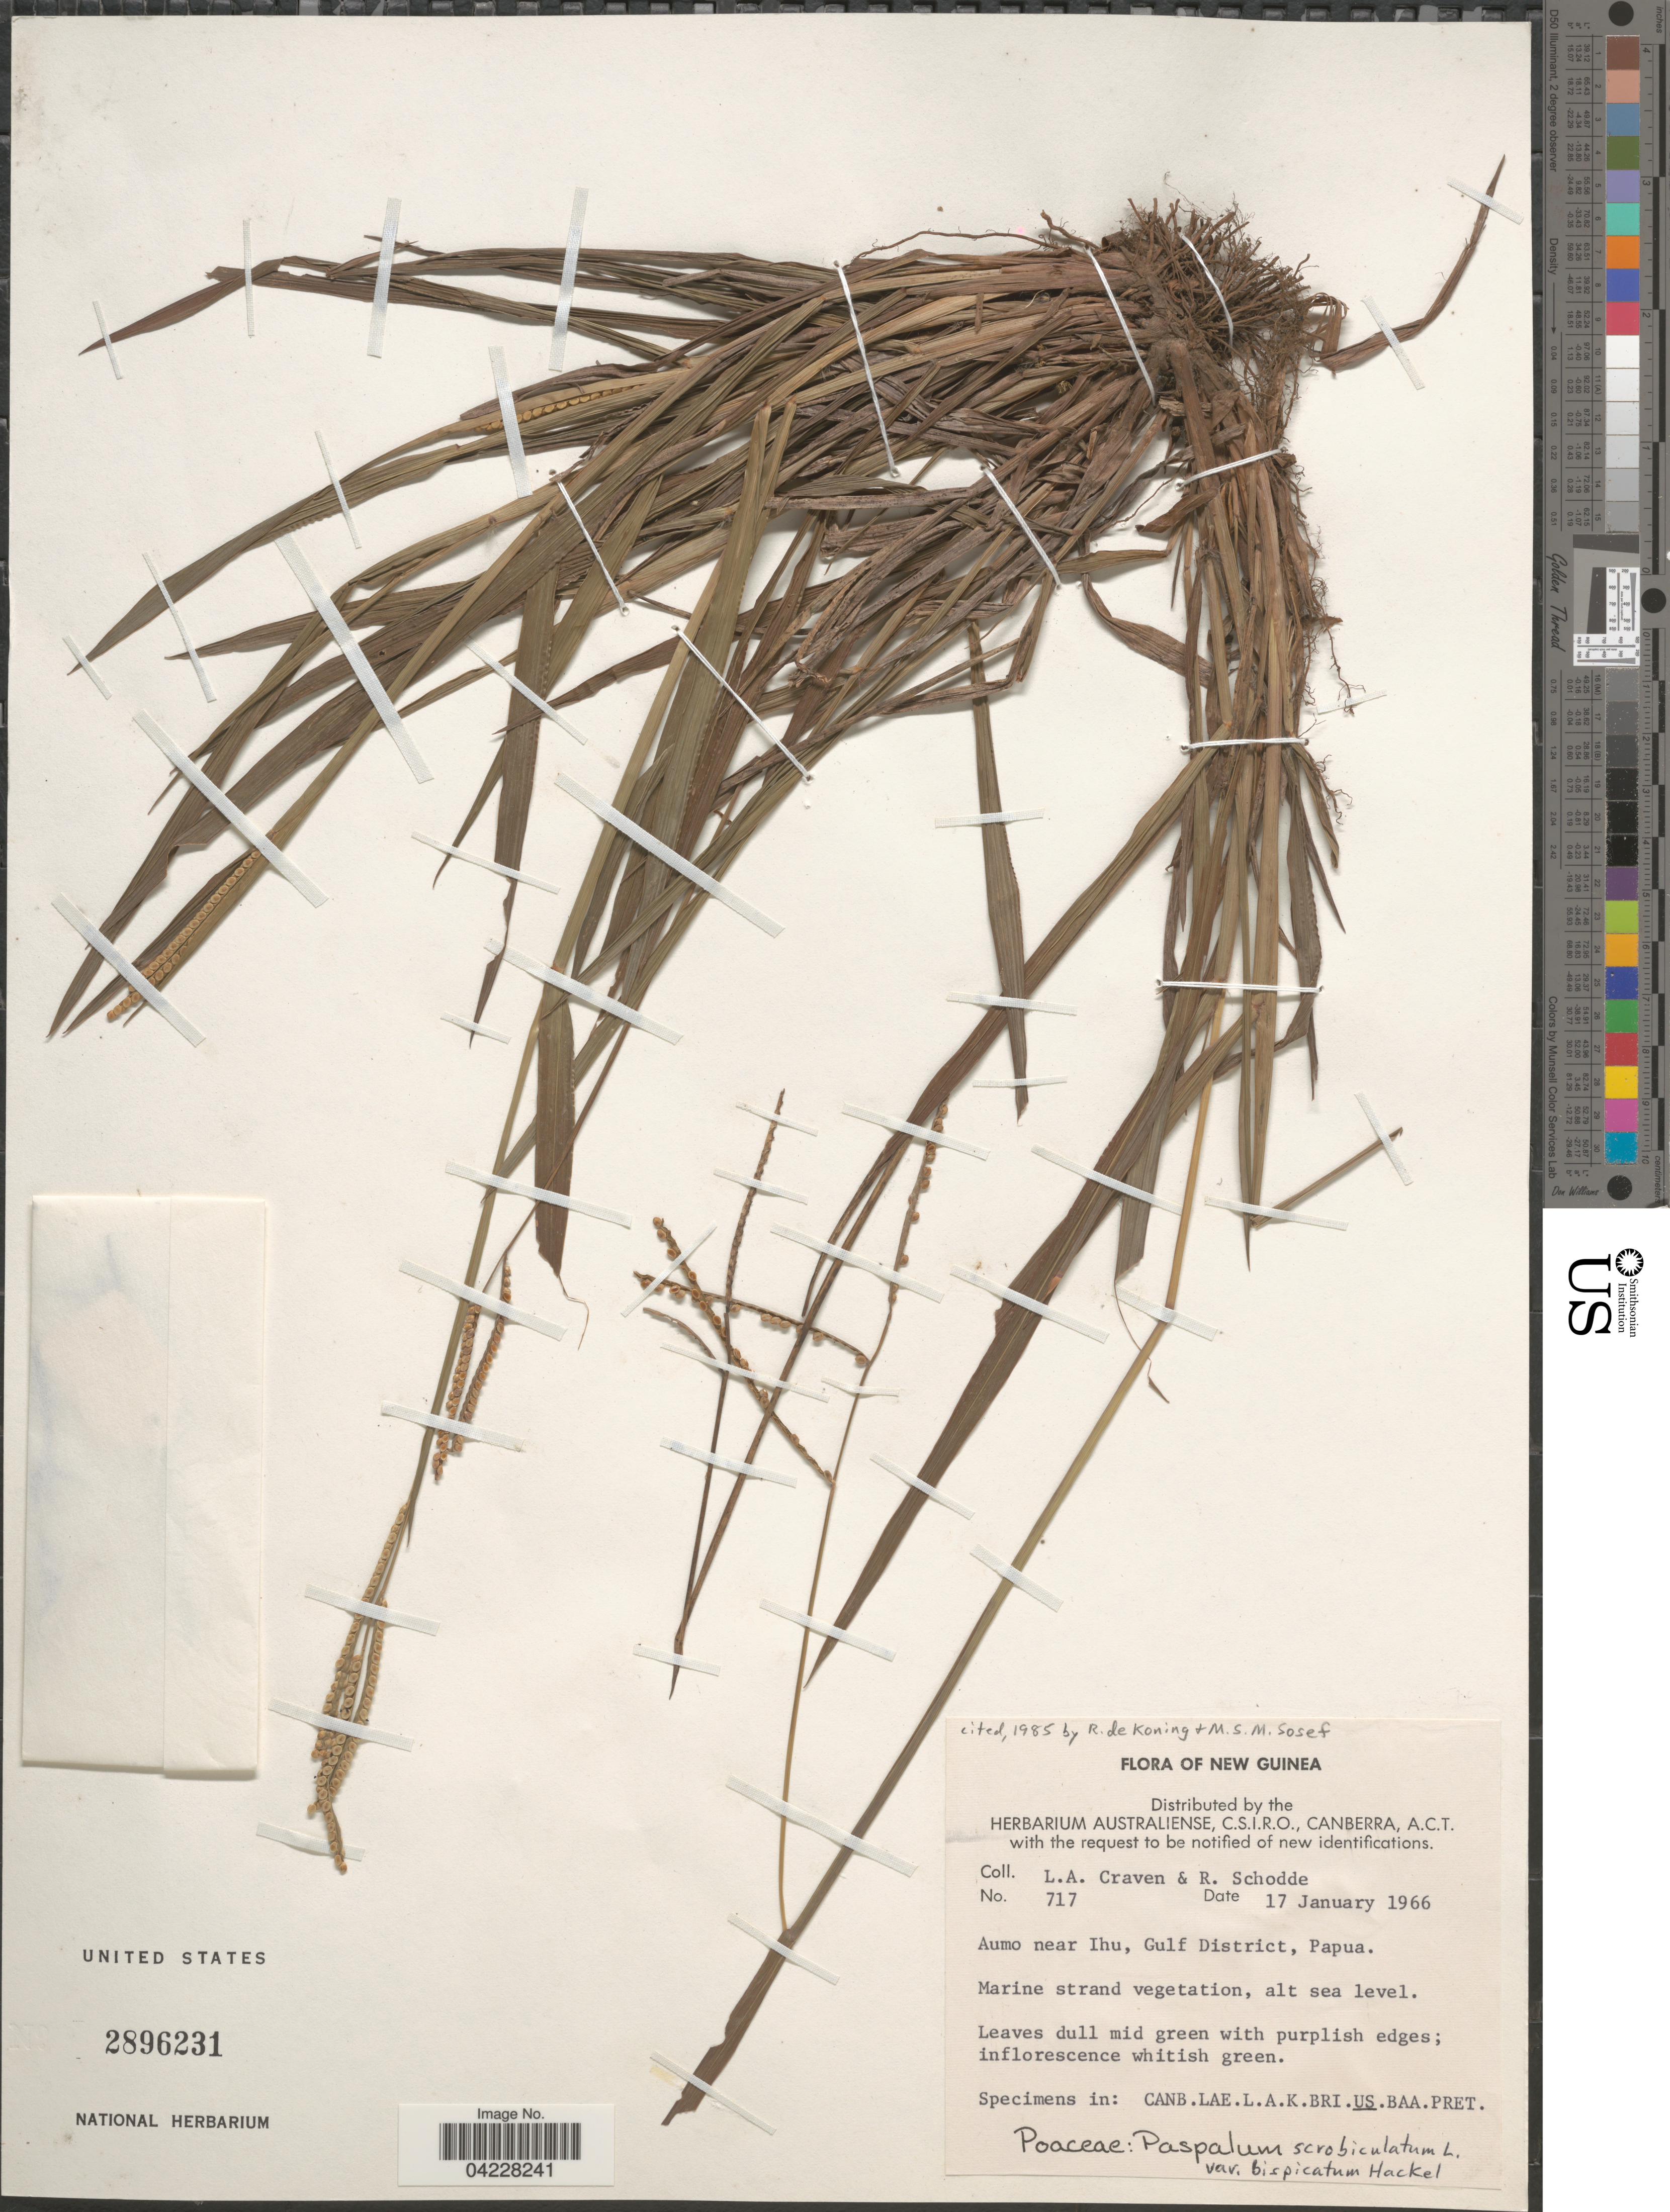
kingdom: Plantae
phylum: Tracheophyta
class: Liliopsida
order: Poales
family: Poaceae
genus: Paspalum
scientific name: Paspalum scrobiculatum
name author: L.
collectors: L. A. Craven & R. Schodde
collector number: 717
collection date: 1966-01-17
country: Papua New Guinea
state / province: Gulf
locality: New Guinea. Aumo near Ihu, Gulf District, Papua. Marine strand vegetation.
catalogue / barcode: US 2896231